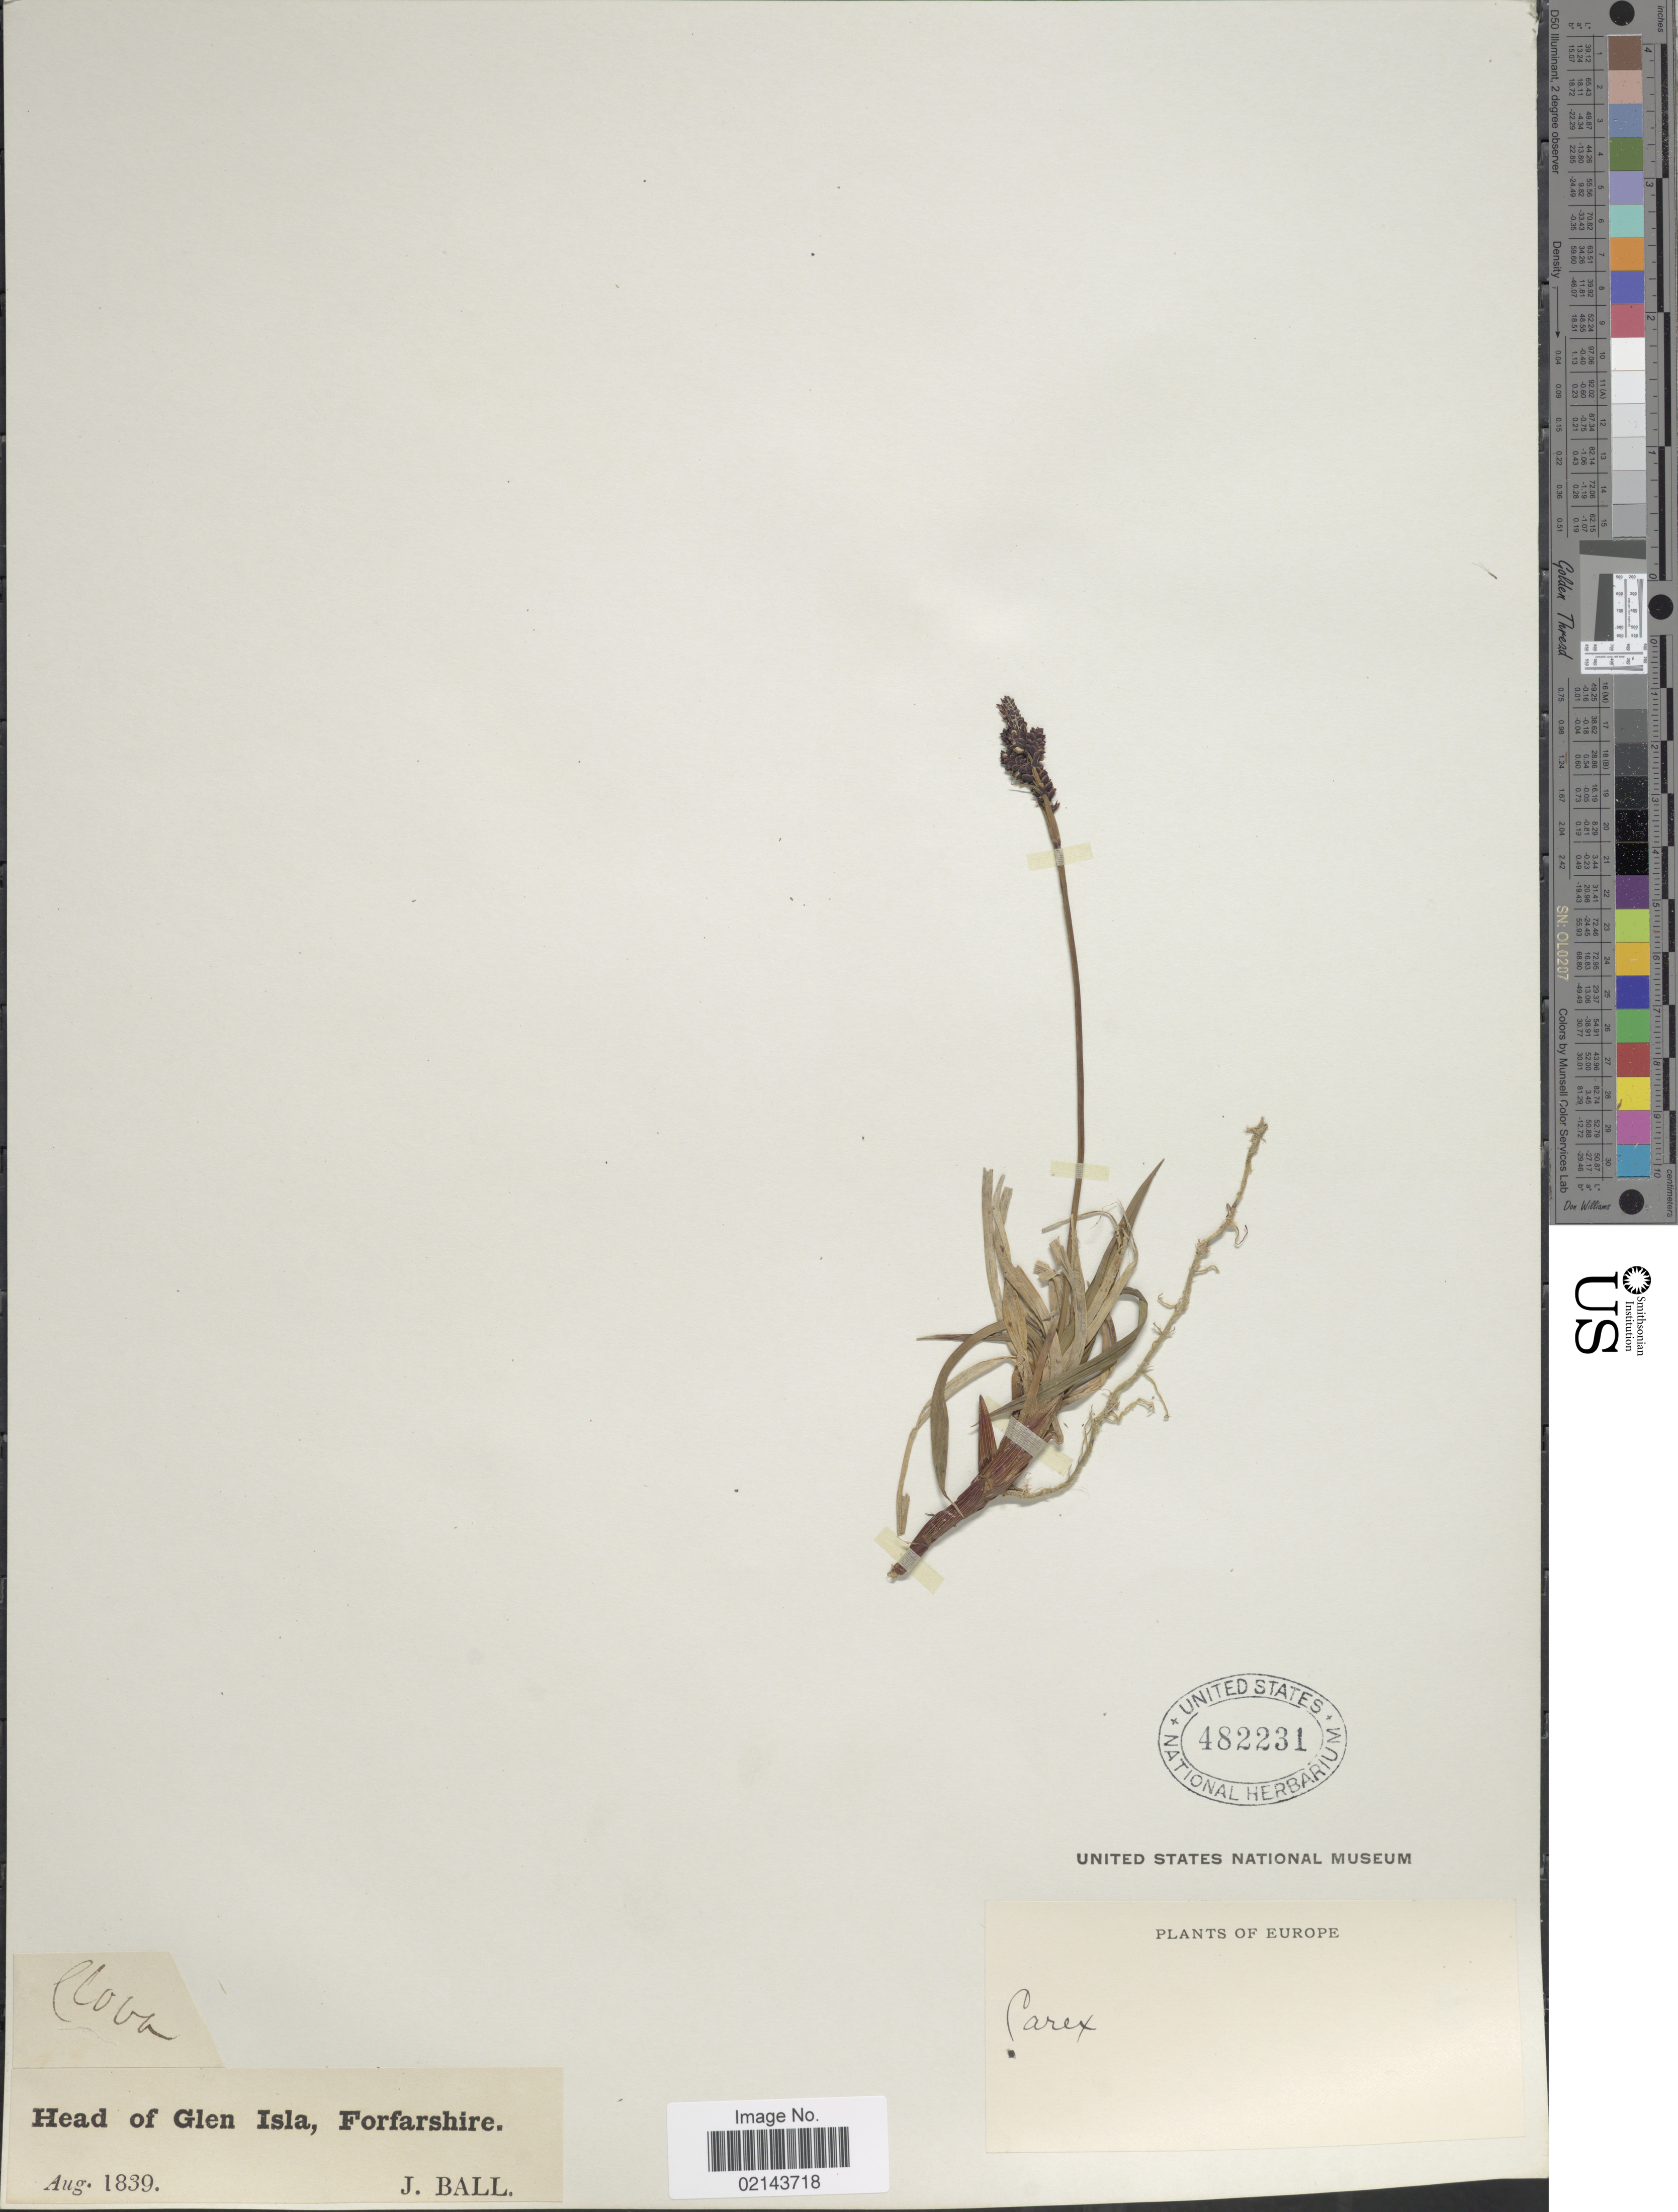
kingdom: Plantae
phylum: Tracheophyta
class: Liliopsida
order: Poales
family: Cyperaceae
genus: Carex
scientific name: Carex sp.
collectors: J. Ball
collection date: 1839-08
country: United Kingdom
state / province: Scotland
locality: Head of Glen Isla, Forfarshire, Europe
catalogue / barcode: US 482231